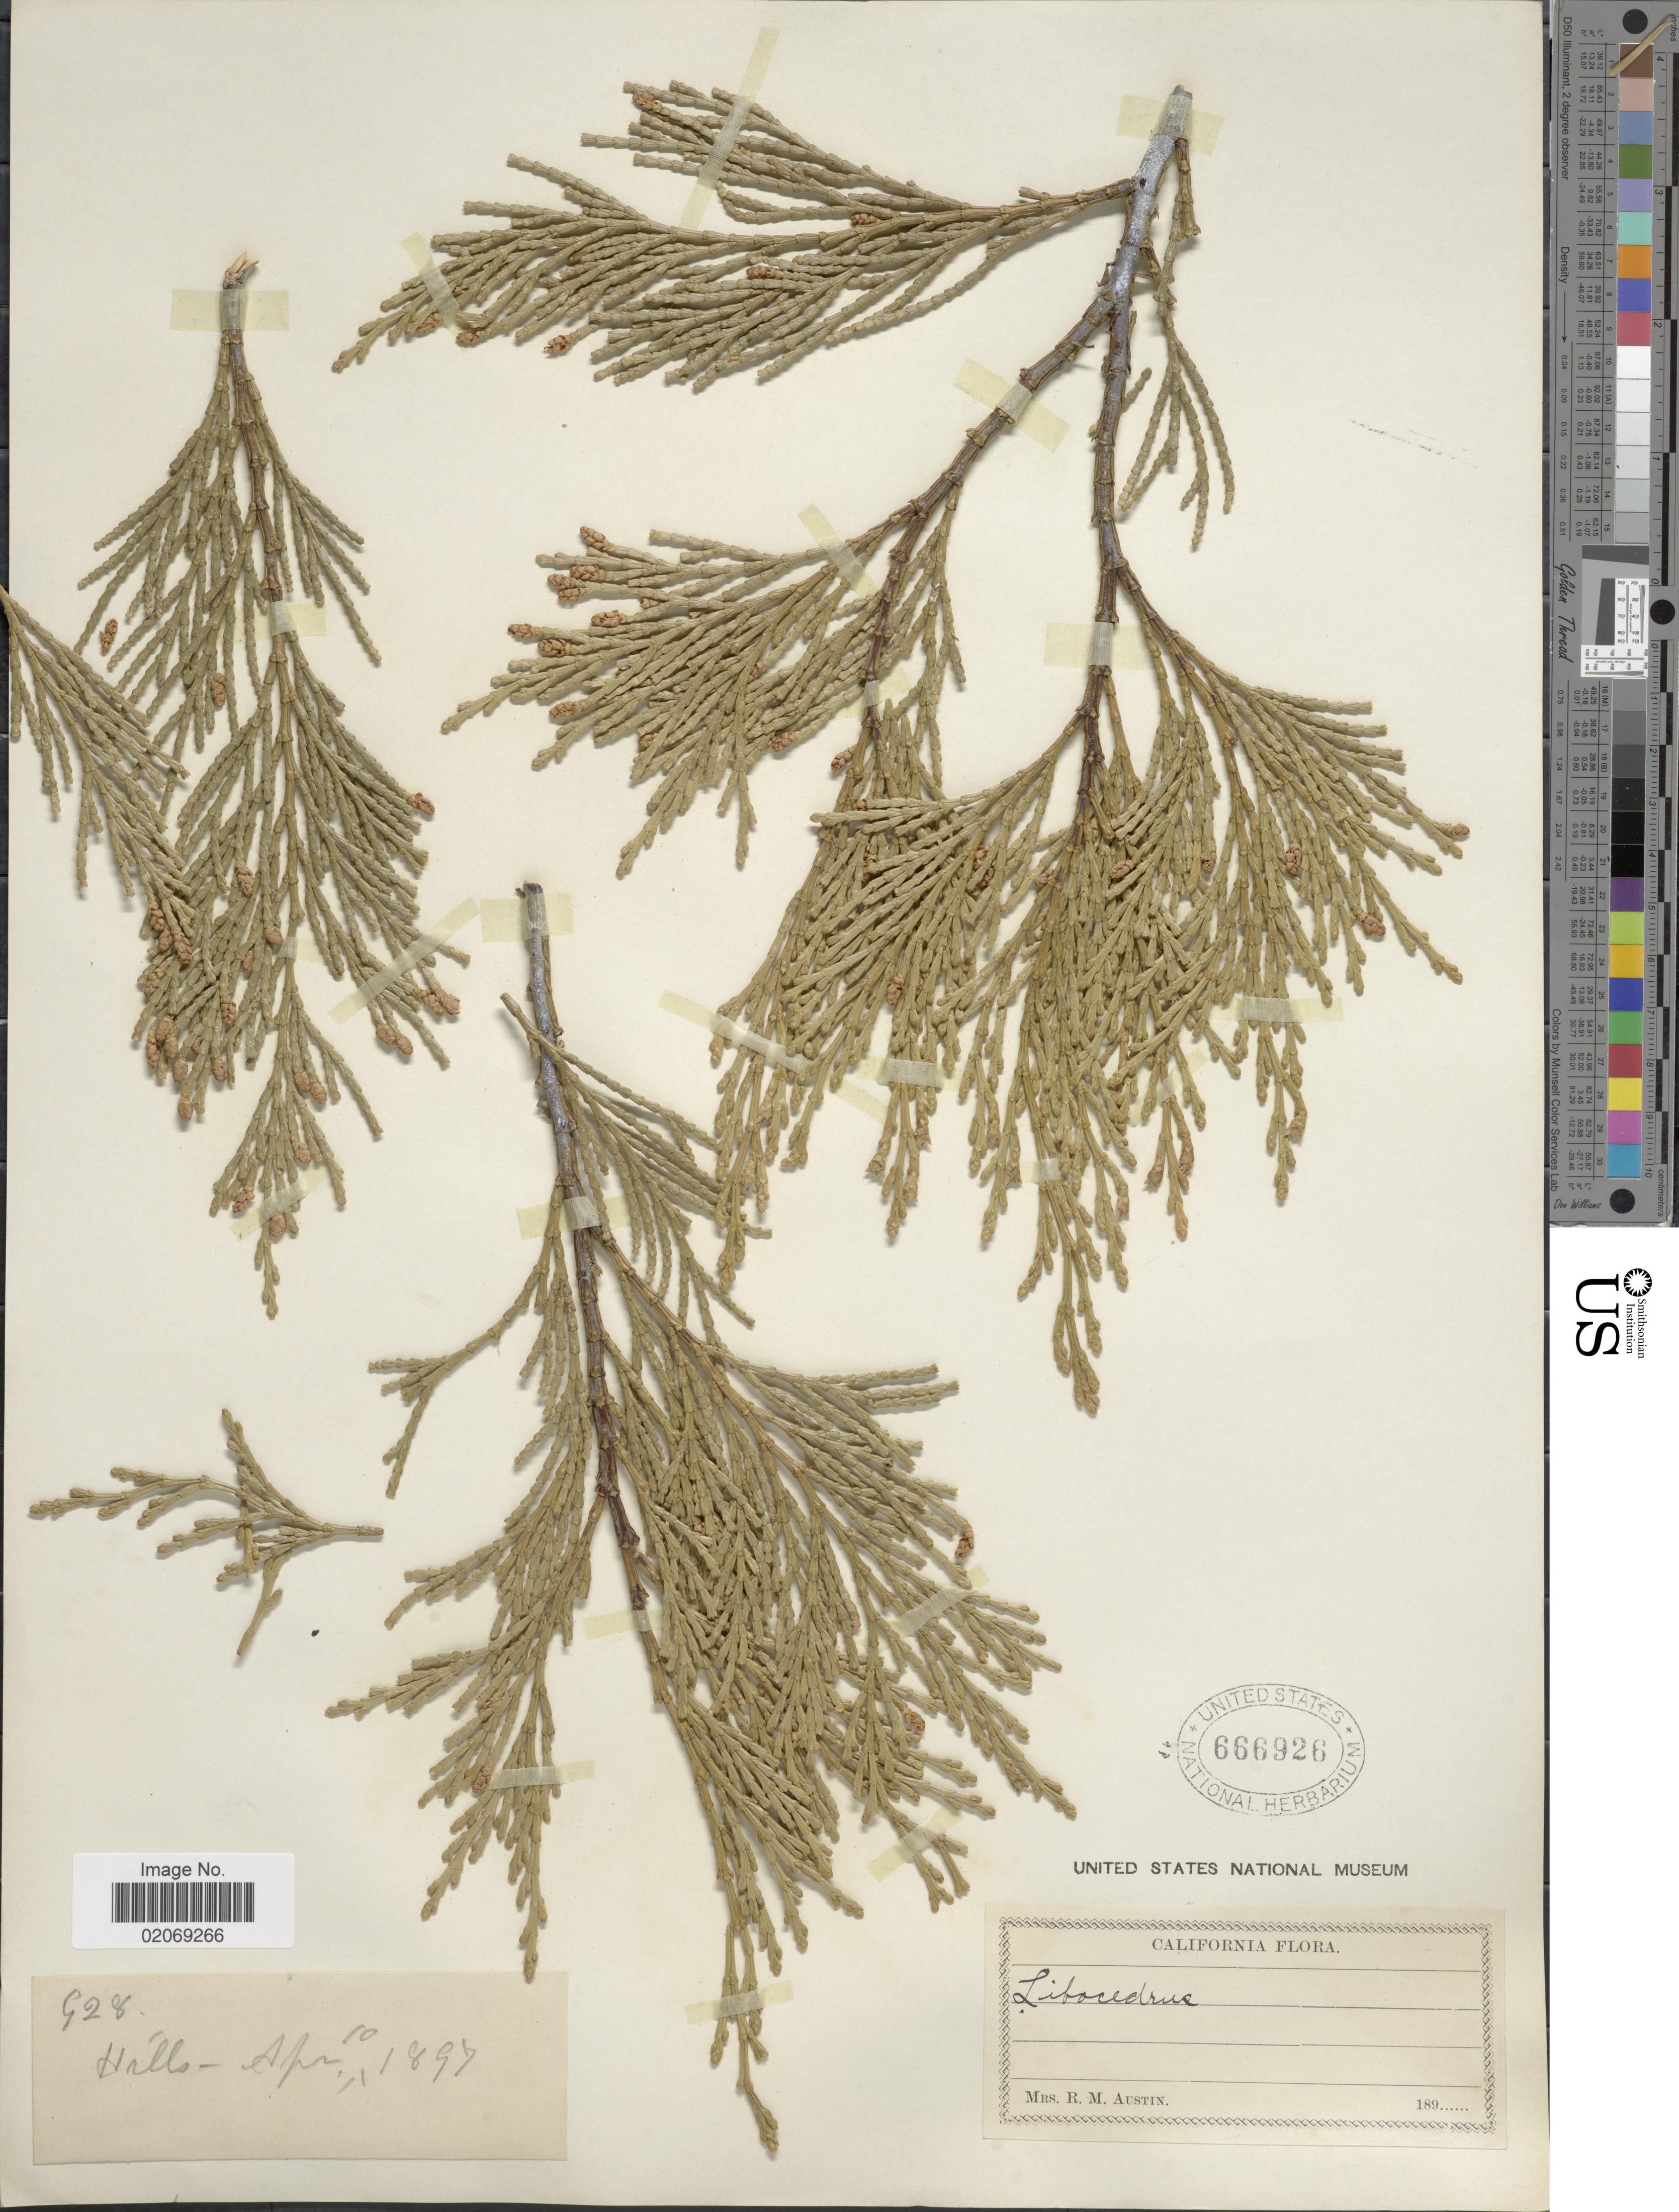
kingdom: Plantae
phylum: Tracheophyta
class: Pinopsida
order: Pinales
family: Cupressaceae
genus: Libocedrus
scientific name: Libocedrus decurrens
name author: Torr.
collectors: R. Austin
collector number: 928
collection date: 1897-04-10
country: United States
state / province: California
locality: Hills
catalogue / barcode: US 666926